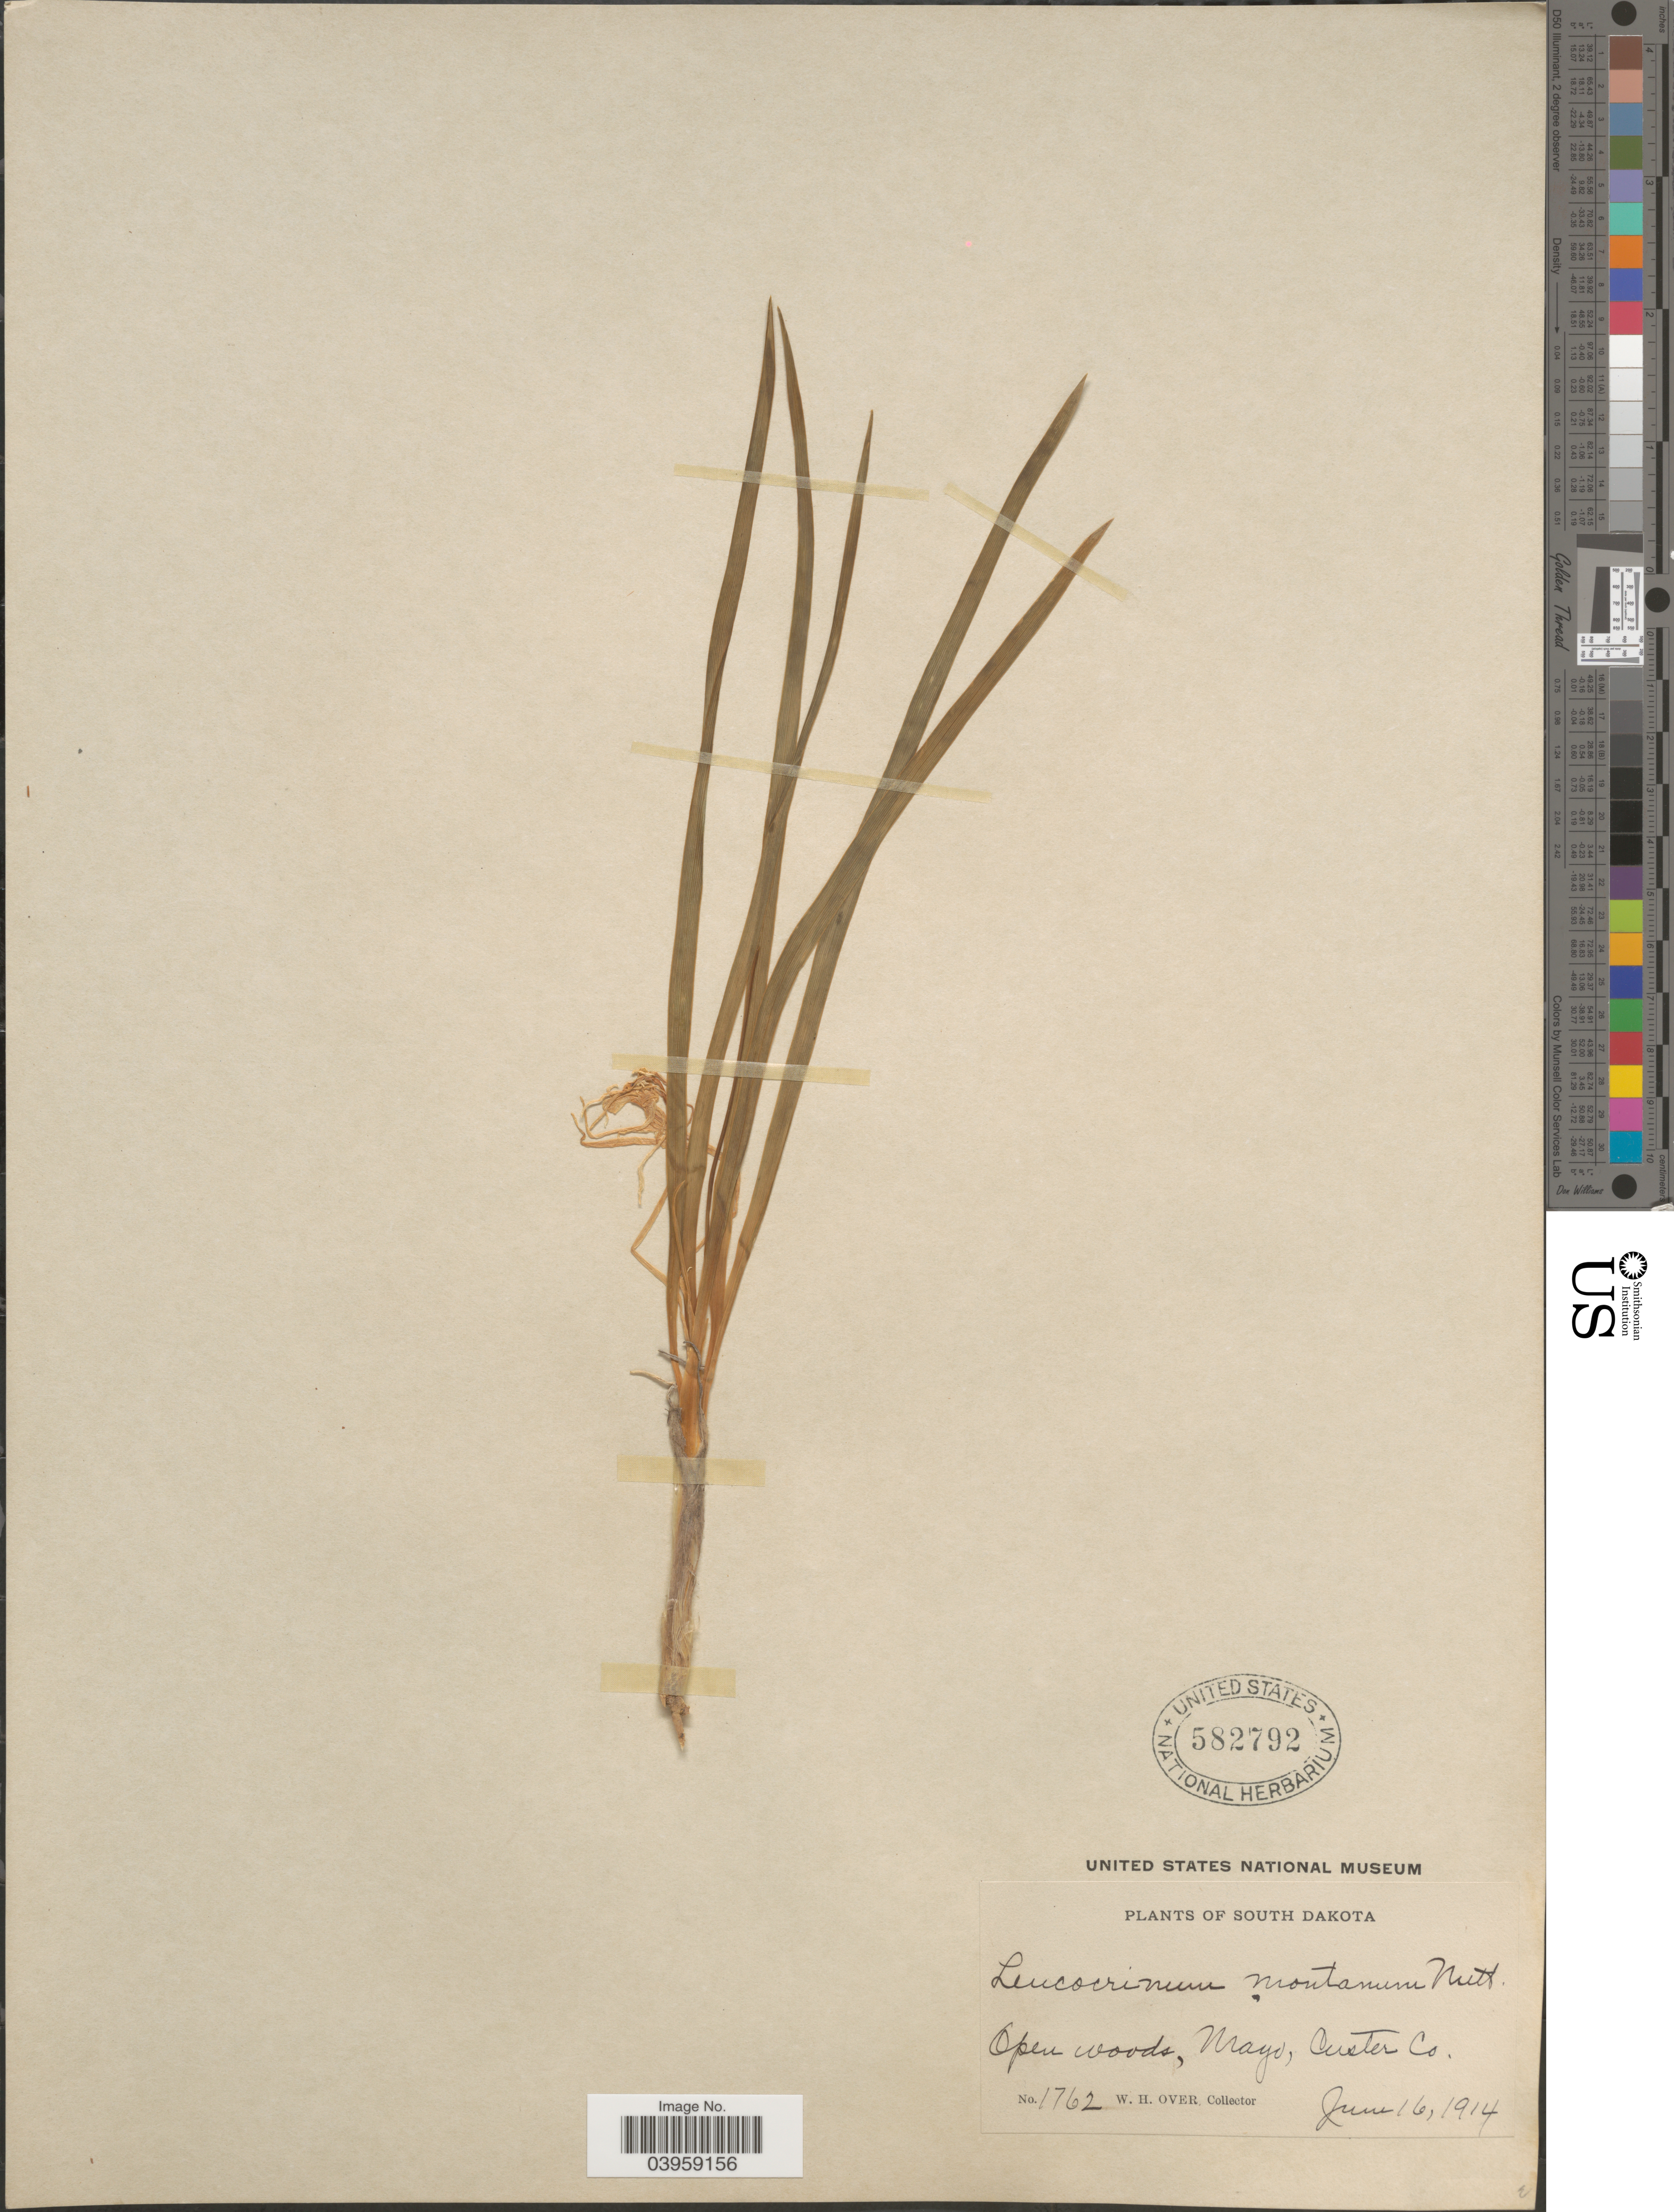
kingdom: Plantae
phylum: Tracheophyta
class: Liliopsida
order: Asparagales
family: Asparagaceae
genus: Leucocrinum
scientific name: Leucocrinum montanum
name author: Nutt.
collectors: W. Over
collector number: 1762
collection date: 1914-06-16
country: United States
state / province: South Dakota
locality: Mayo, Custer Co.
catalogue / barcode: US 582792